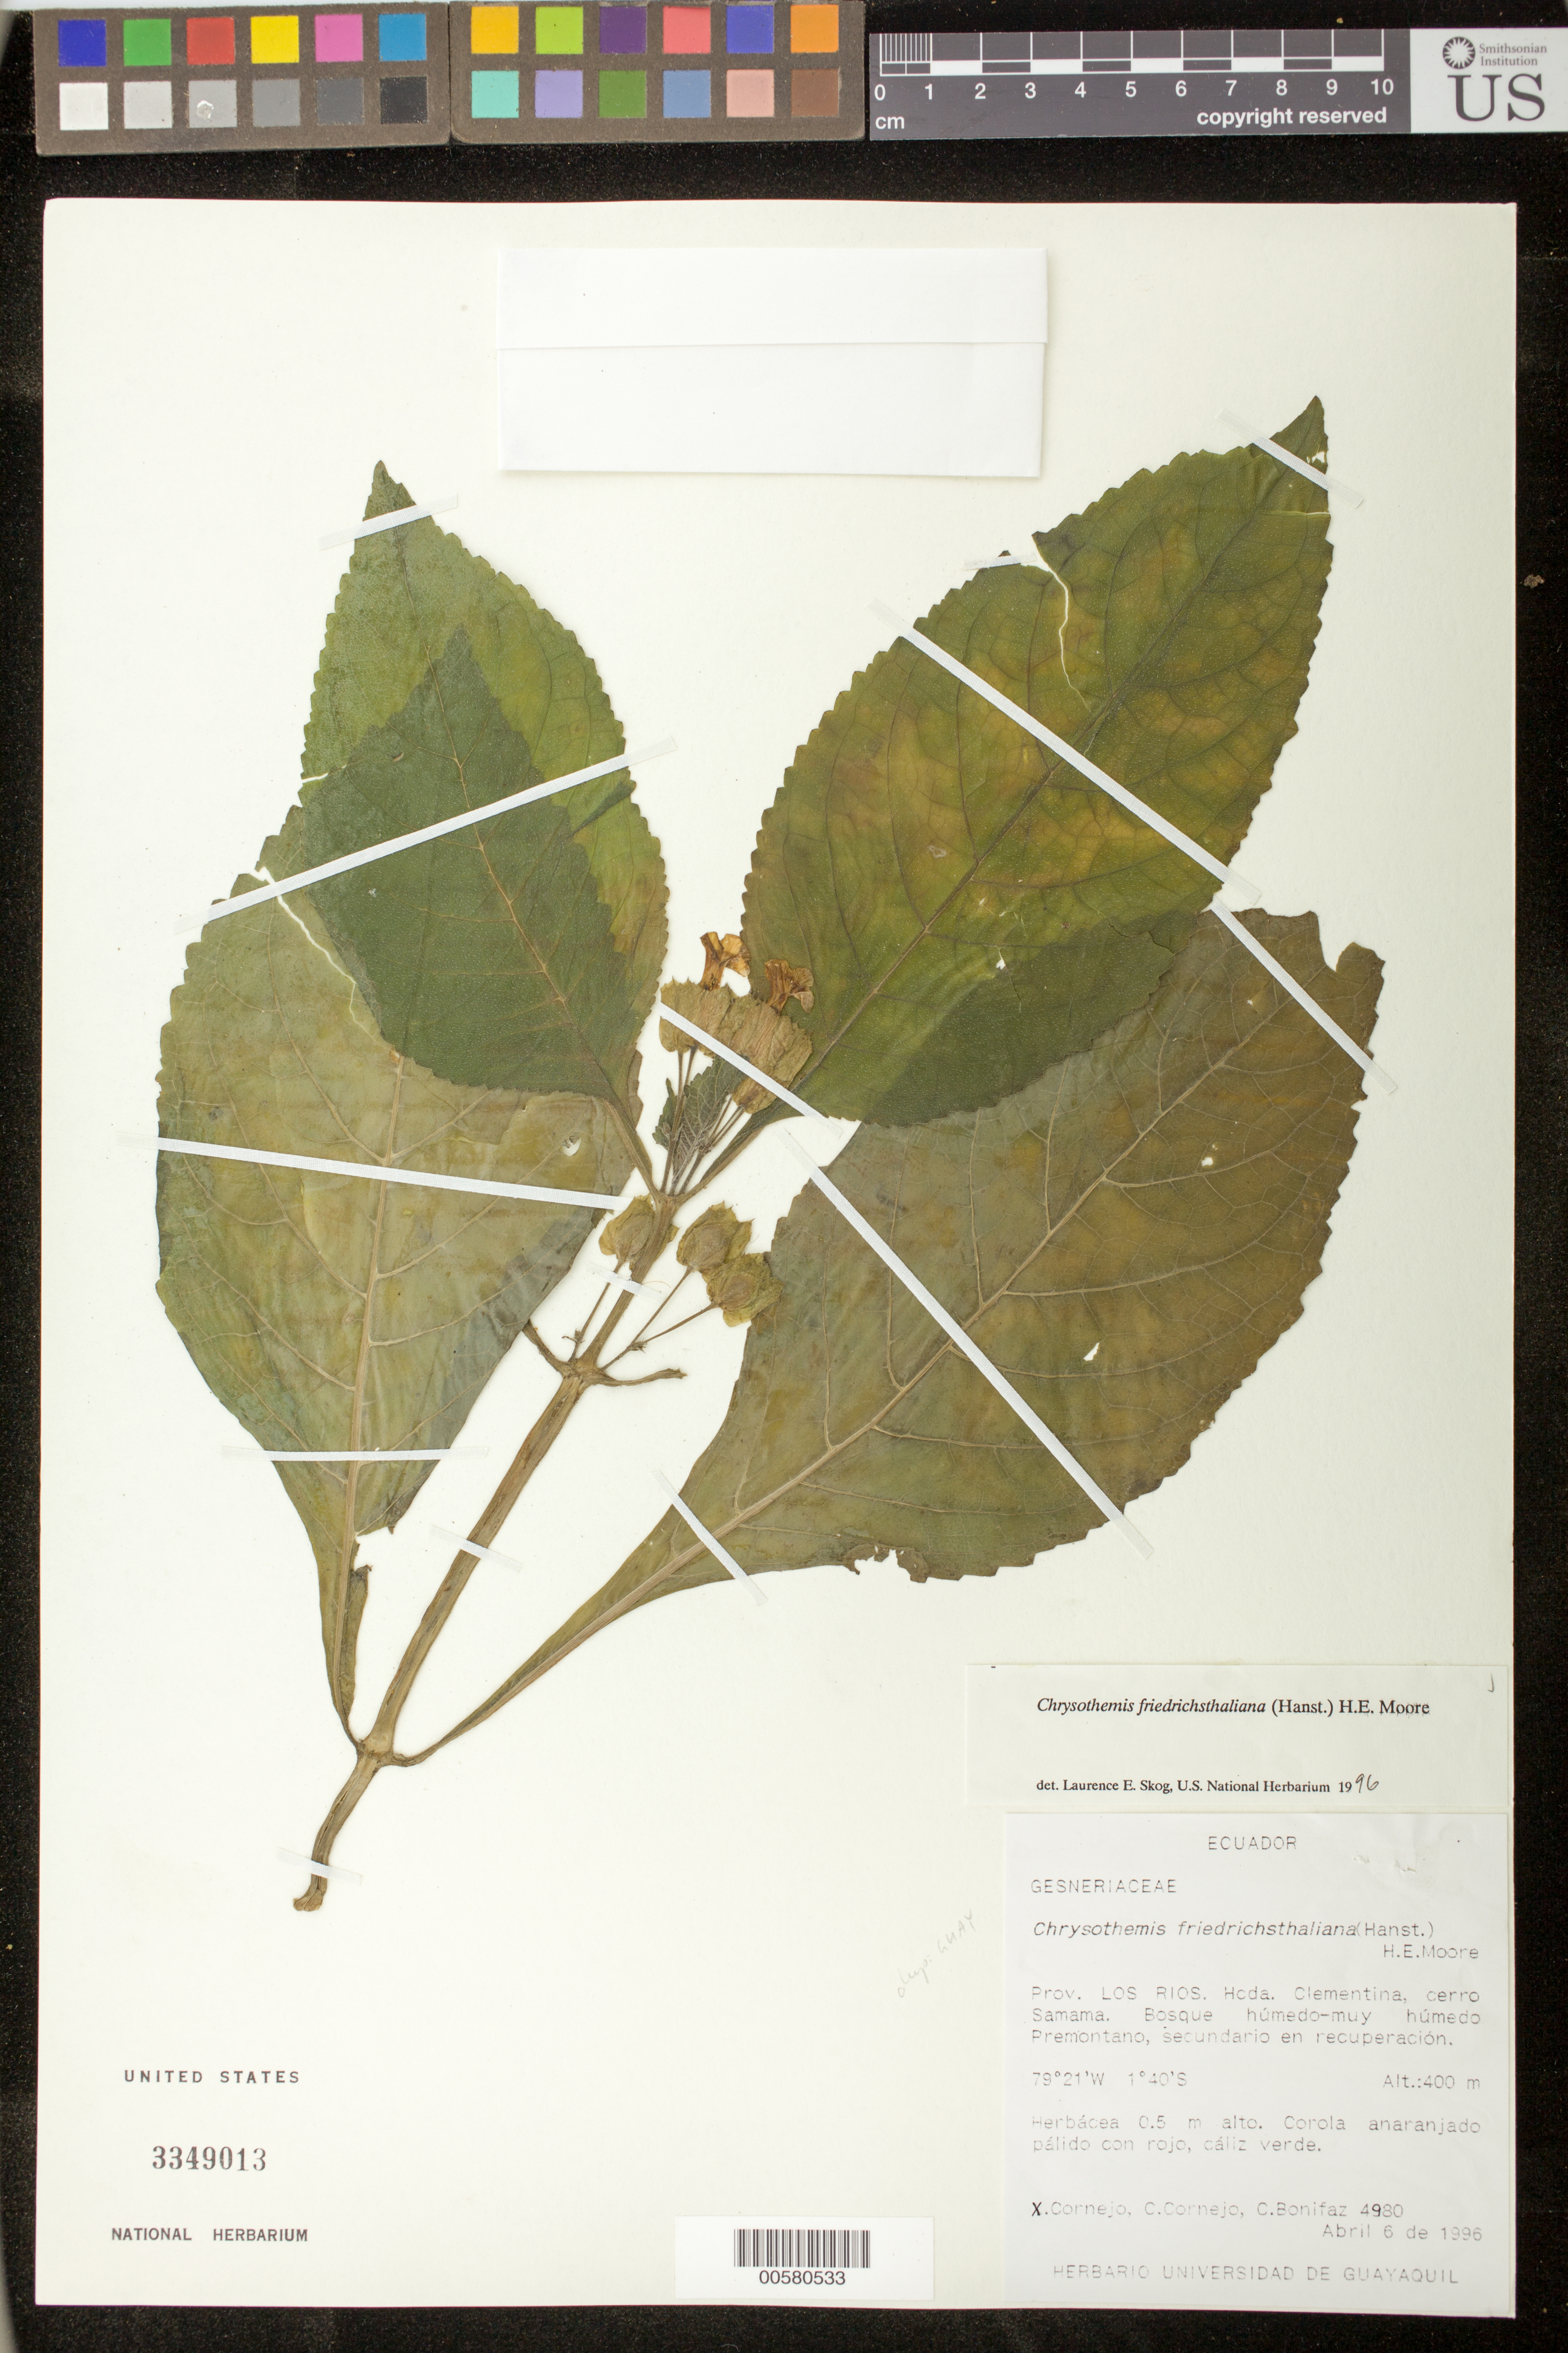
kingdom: Plantae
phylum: Tracheophyta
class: Magnoliopsida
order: Lamiales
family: Gesneriaceae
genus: Chrysothemis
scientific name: Chrysothemis friedrichsthaliana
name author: (Hanst.) H.E. Moore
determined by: Skog, Laurence E.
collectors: X. F. Cornejo, C. Cornejo & C. Bonifaz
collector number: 4980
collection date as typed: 06 Apr 1996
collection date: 1996-04-06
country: Ecuador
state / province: Los Ríos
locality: Hcda. Clementina, cerro Samama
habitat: Bosque húmedo-muy húmedo premontano, secundario en recuperación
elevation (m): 400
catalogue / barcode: US 3349013